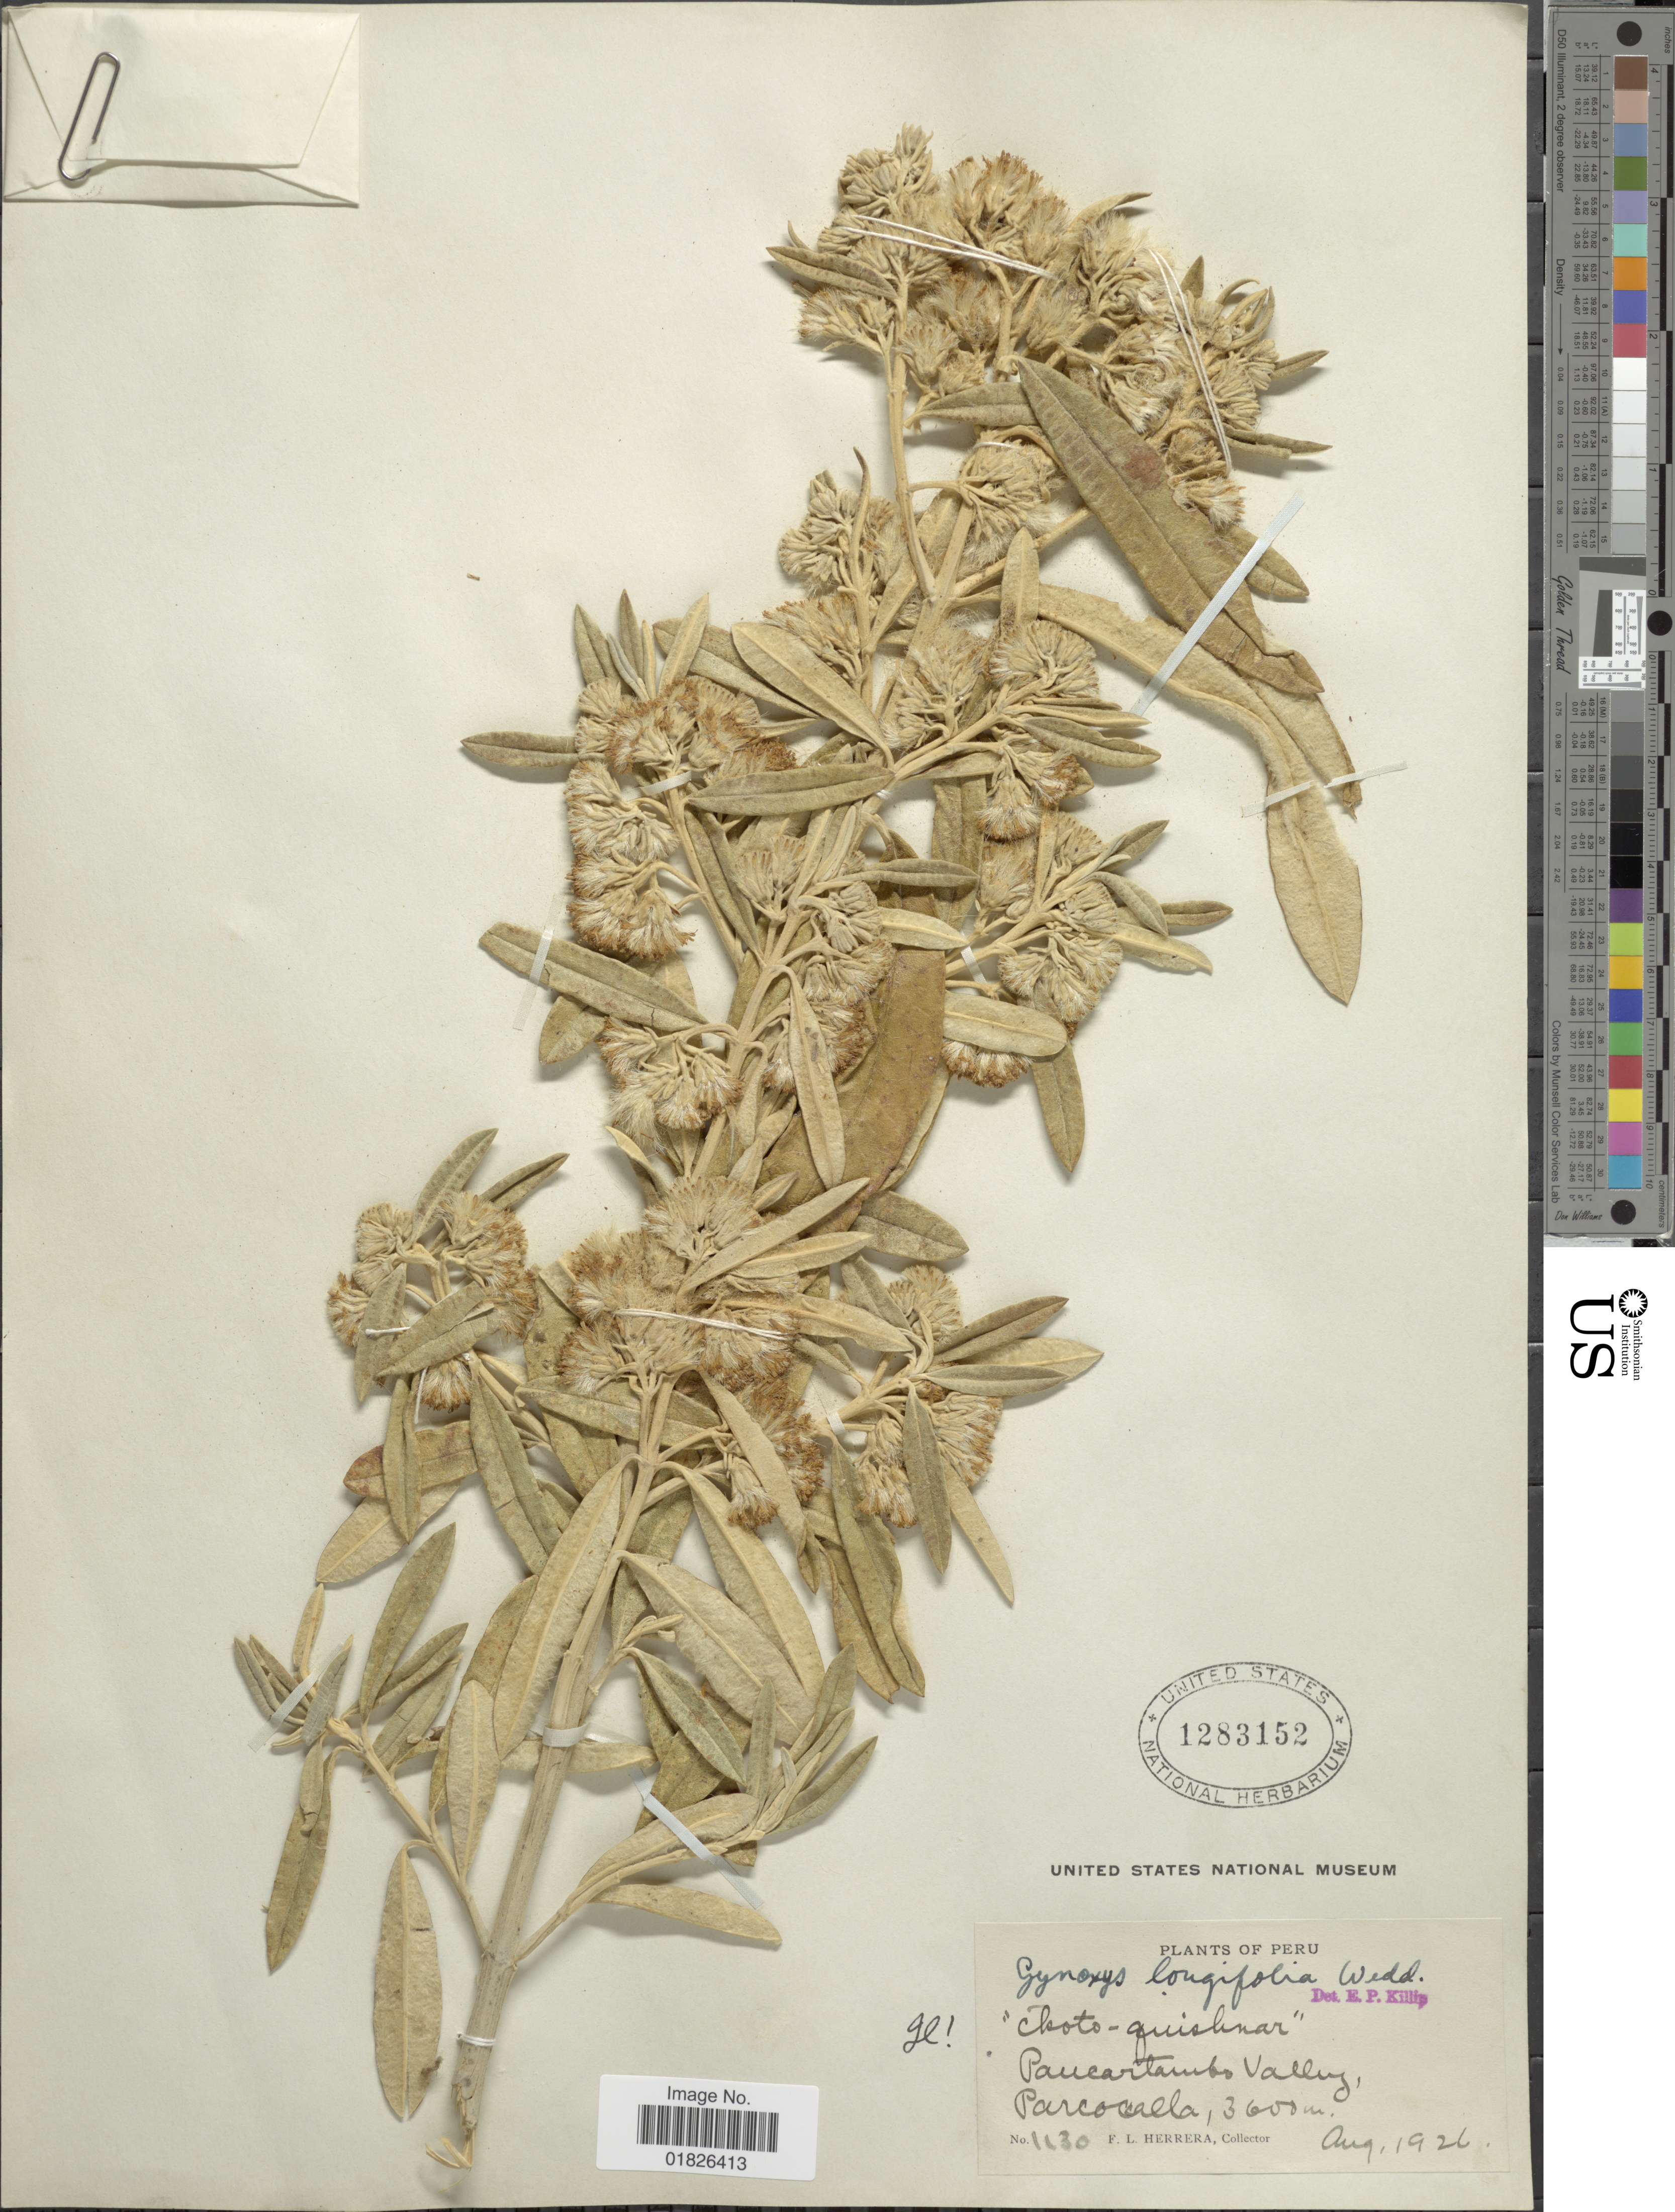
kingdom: Plantae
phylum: Tracheophyta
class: Magnoliopsida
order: Asterales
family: Asteraceae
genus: Gynoxys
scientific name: Gynoxys longifolia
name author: Wedd.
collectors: F. L. Herrera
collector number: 1130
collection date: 1926-08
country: Peru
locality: Paucartambo Valley, Parcocalla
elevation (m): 3600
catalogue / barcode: US 1283152